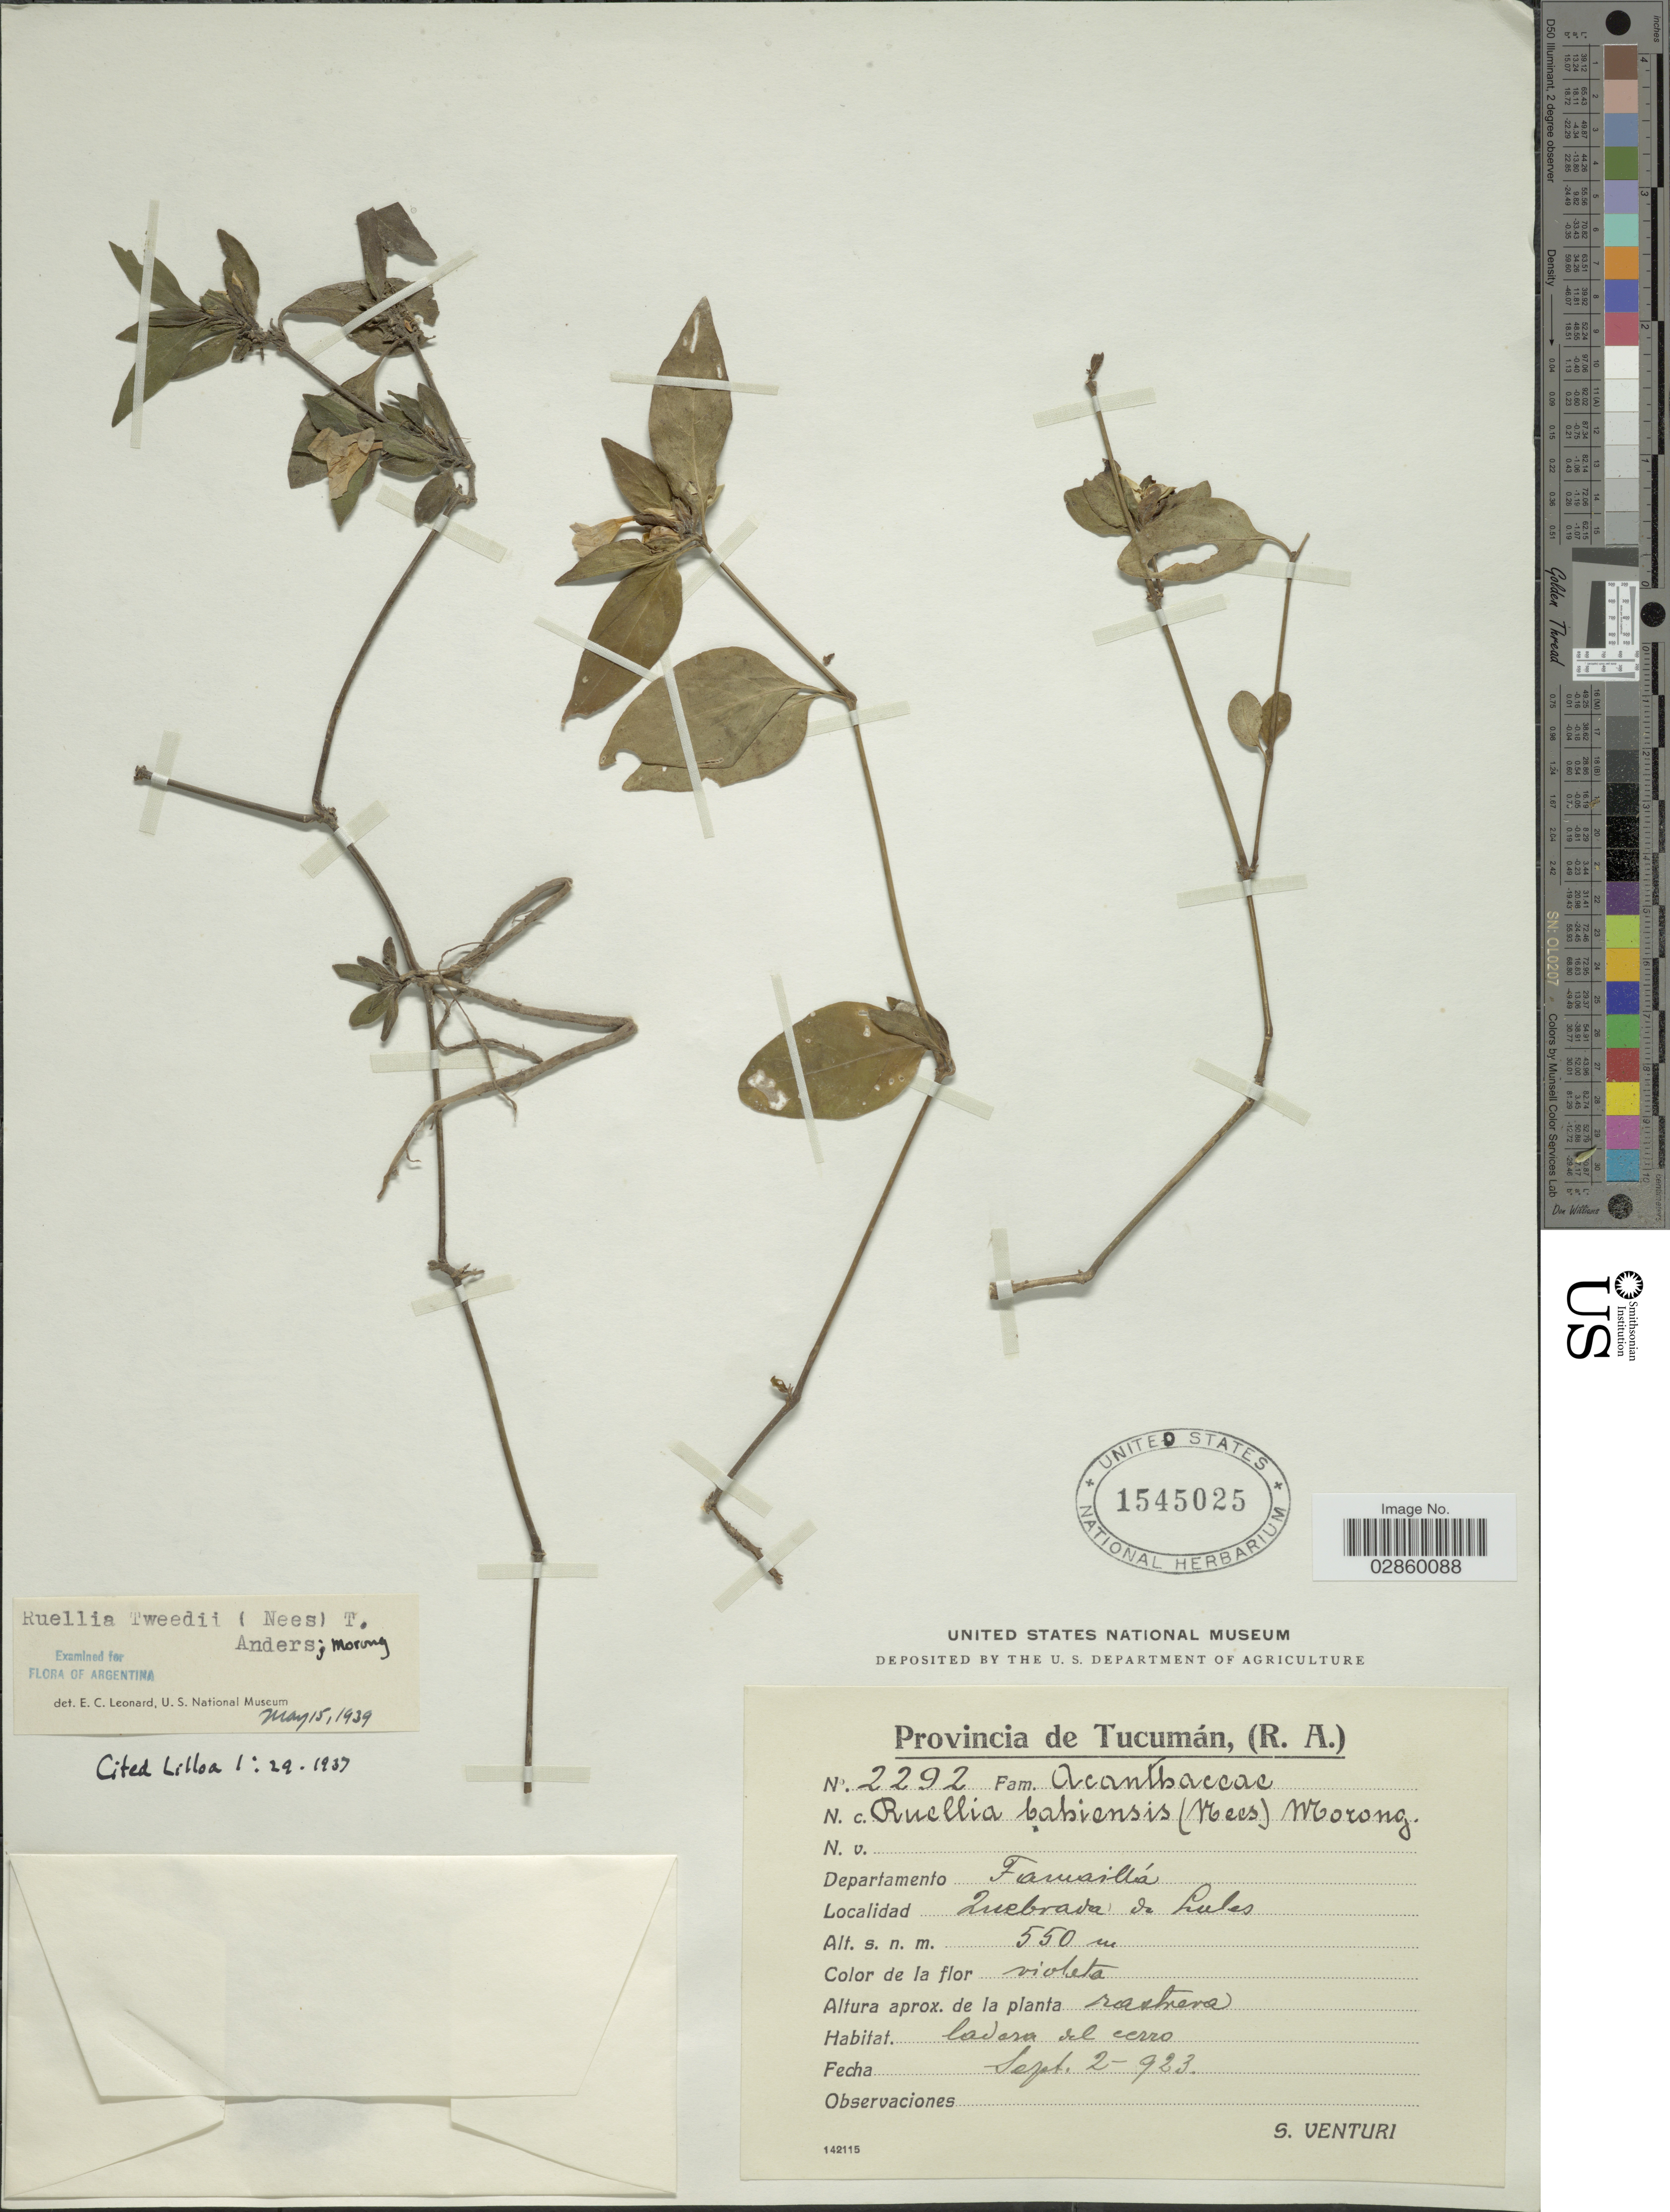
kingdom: Plantae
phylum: Tracheophyta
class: Magnoliopsida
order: Lamiales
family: Acanthaceae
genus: Ruellia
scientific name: Ruellia erythropus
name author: (Nees) Lindau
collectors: S. Venturi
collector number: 2292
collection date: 1923-09-02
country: Argentina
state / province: Tucuman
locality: Provincia de Tucumán, (R. A.), Departamento Famaillá, Quebrada de Lules.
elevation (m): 550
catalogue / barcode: US 1545025